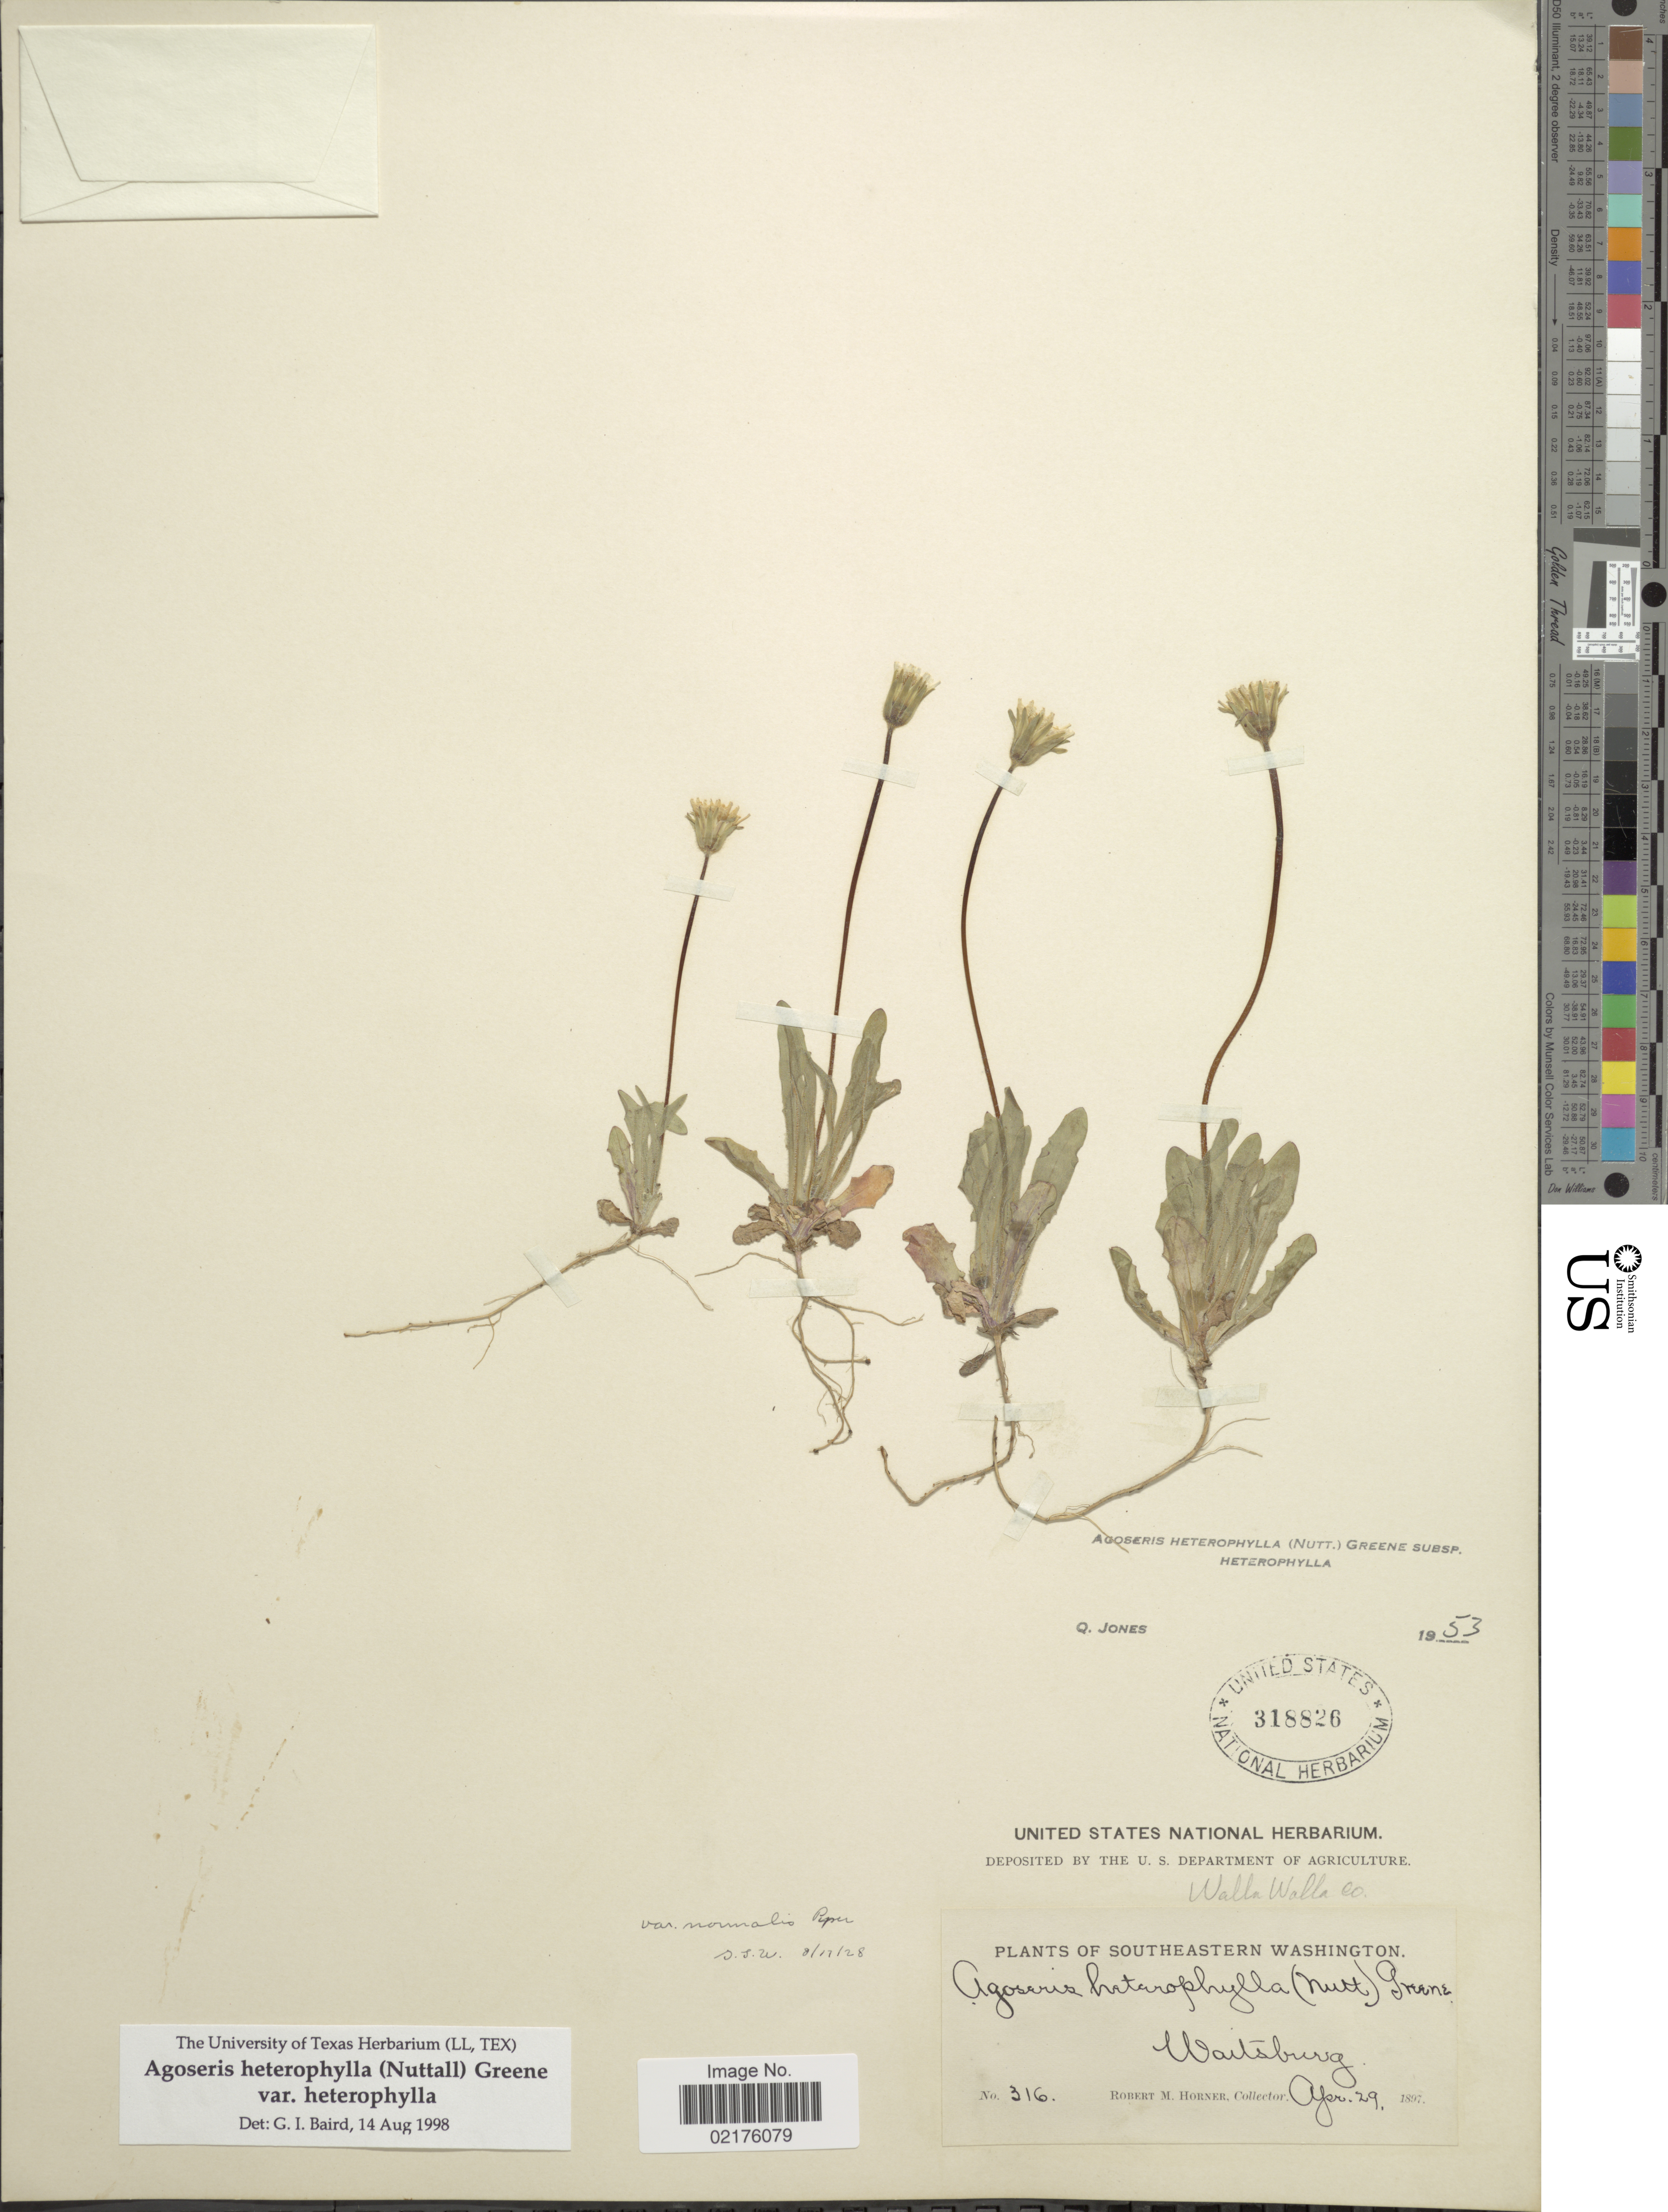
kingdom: Plantae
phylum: Tracheophyta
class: Magnoliopsida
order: Asterales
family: Asteraceae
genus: Agoseris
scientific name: Agoseris heterophylla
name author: (Nutt.) Greene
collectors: R. Horner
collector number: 316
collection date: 1897-04-29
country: United States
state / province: Washington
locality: Southeastern Washington, Waitsburg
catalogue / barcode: US 318826